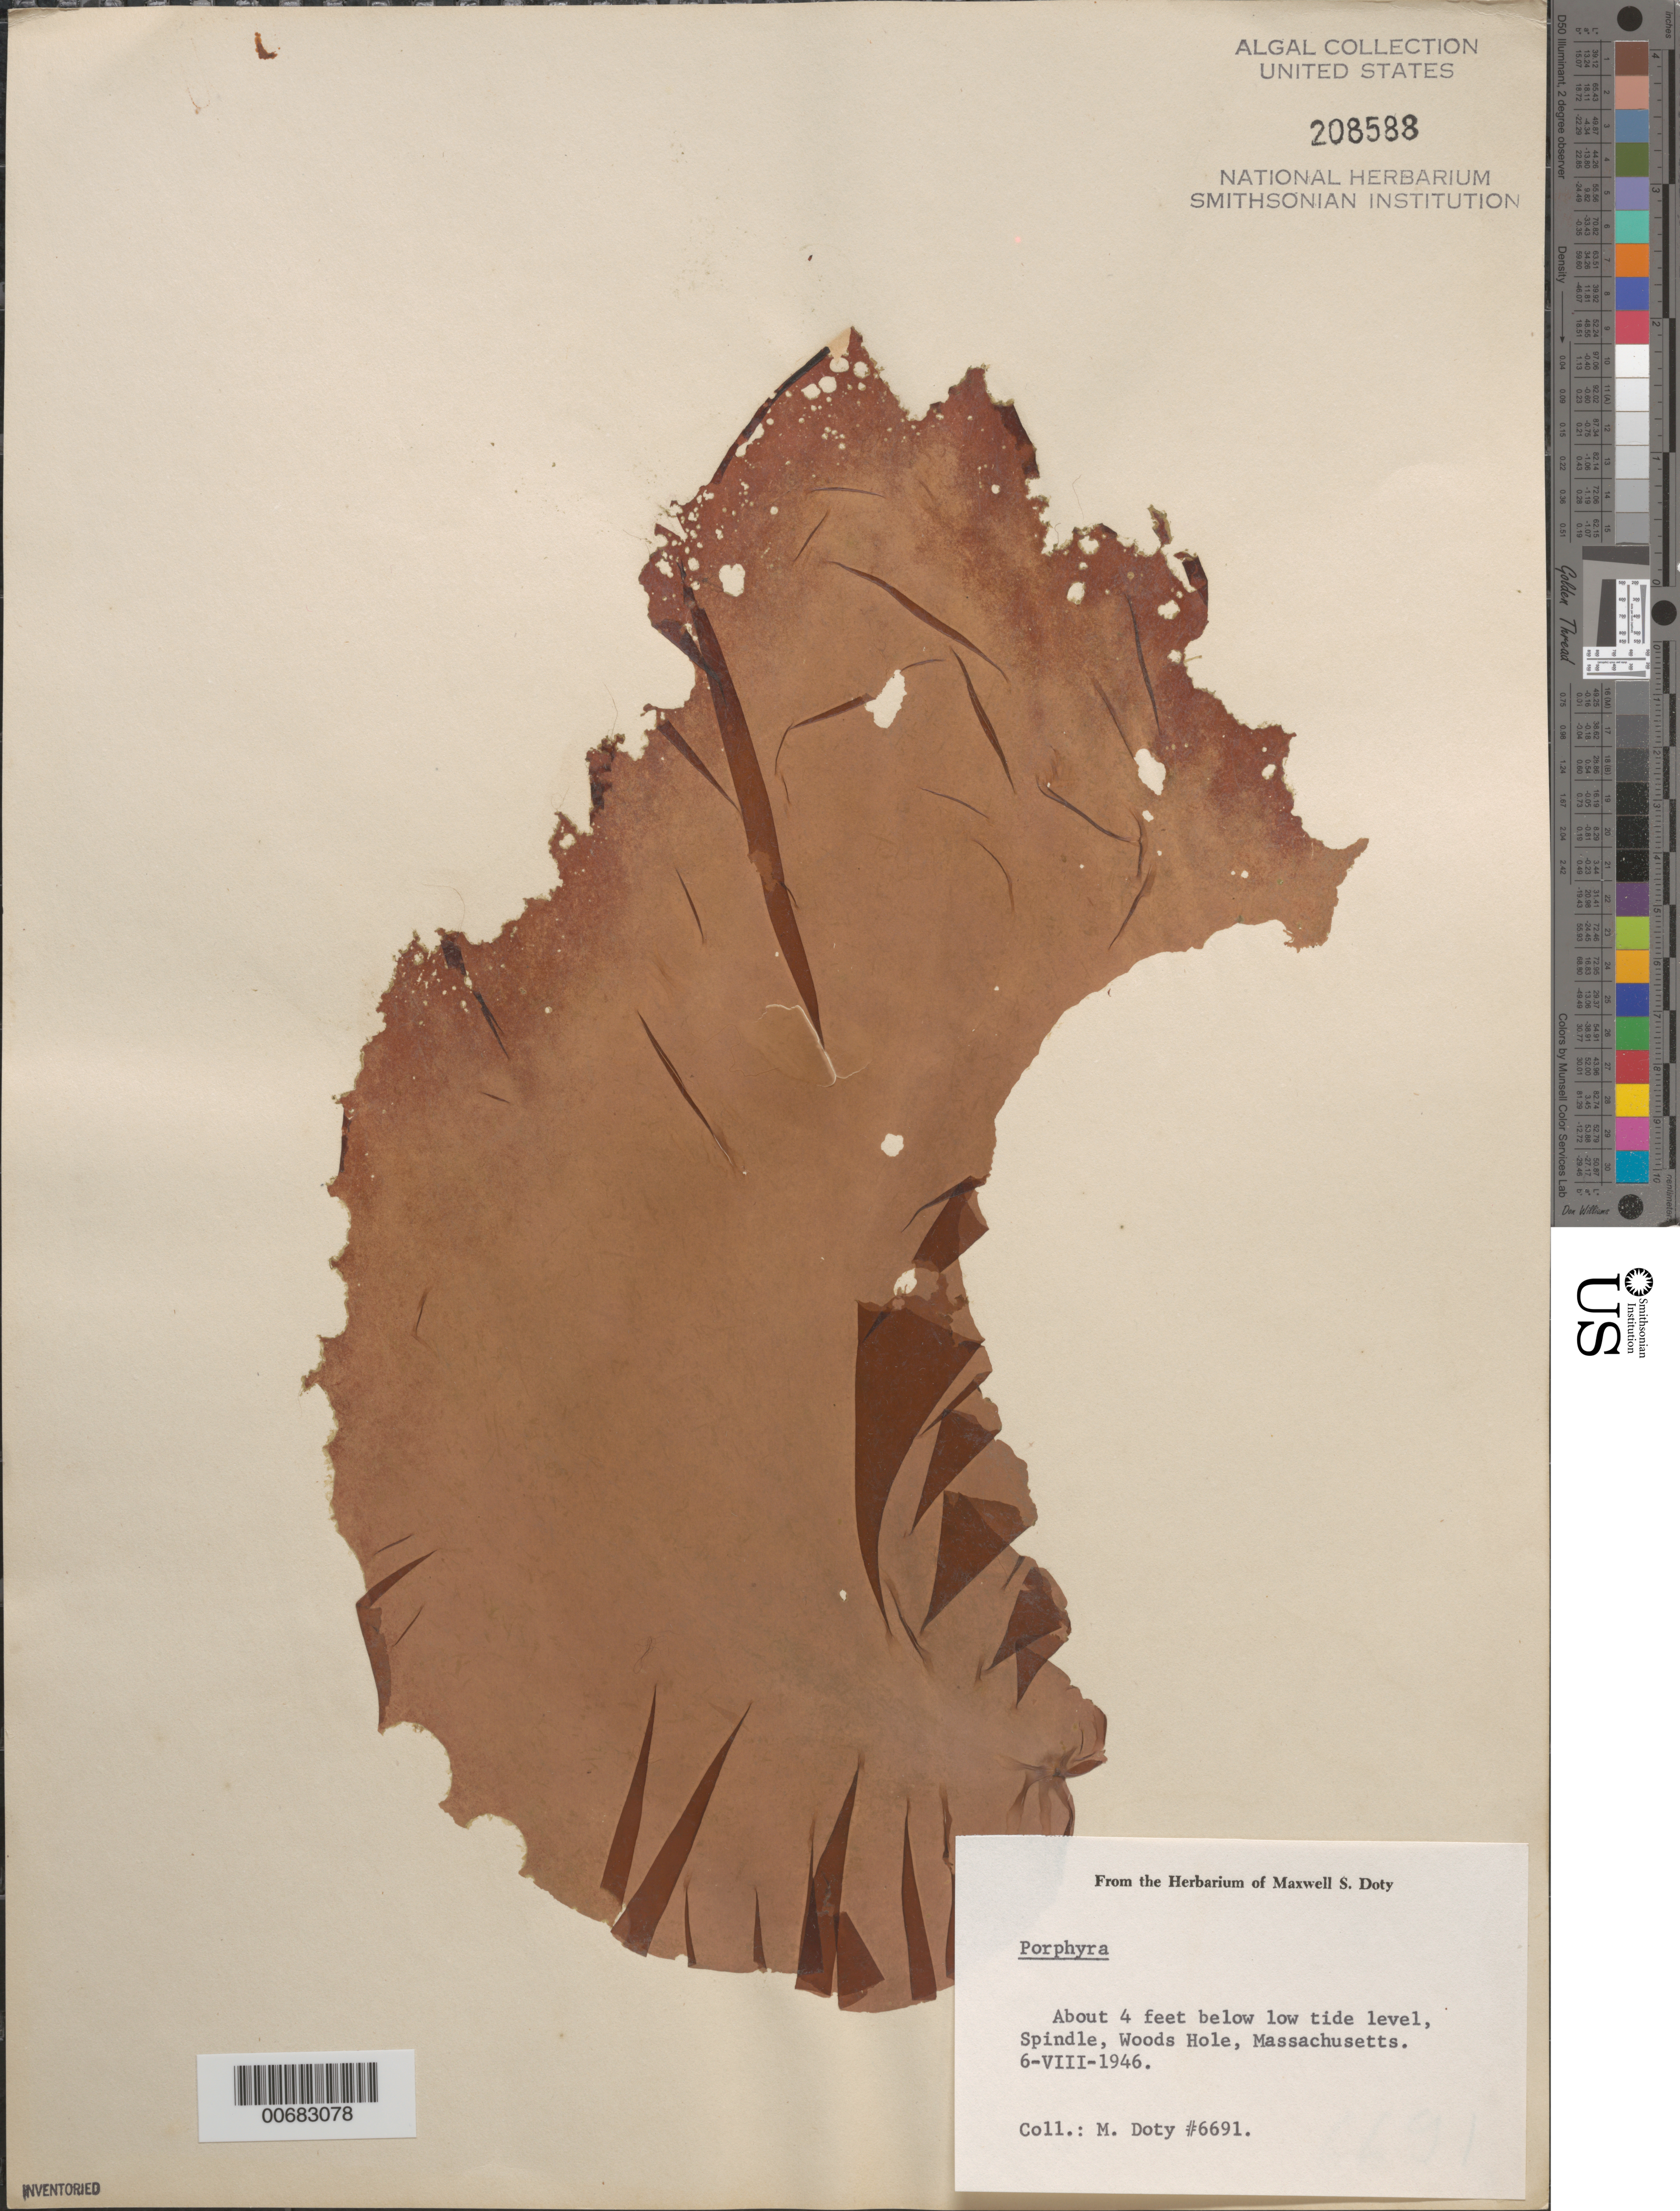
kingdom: Plantae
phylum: Rhodophyta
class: Bangiophyceae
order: Bangiales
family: Bangiaceae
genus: Porphyra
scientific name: Porphyra sp.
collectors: M. S. Doty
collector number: MSD 6691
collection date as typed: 06 Aug 1946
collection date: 1946-08-06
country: United States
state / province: Massachusetts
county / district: Barnstable County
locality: Woods Hole, The Spindle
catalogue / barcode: US 208588